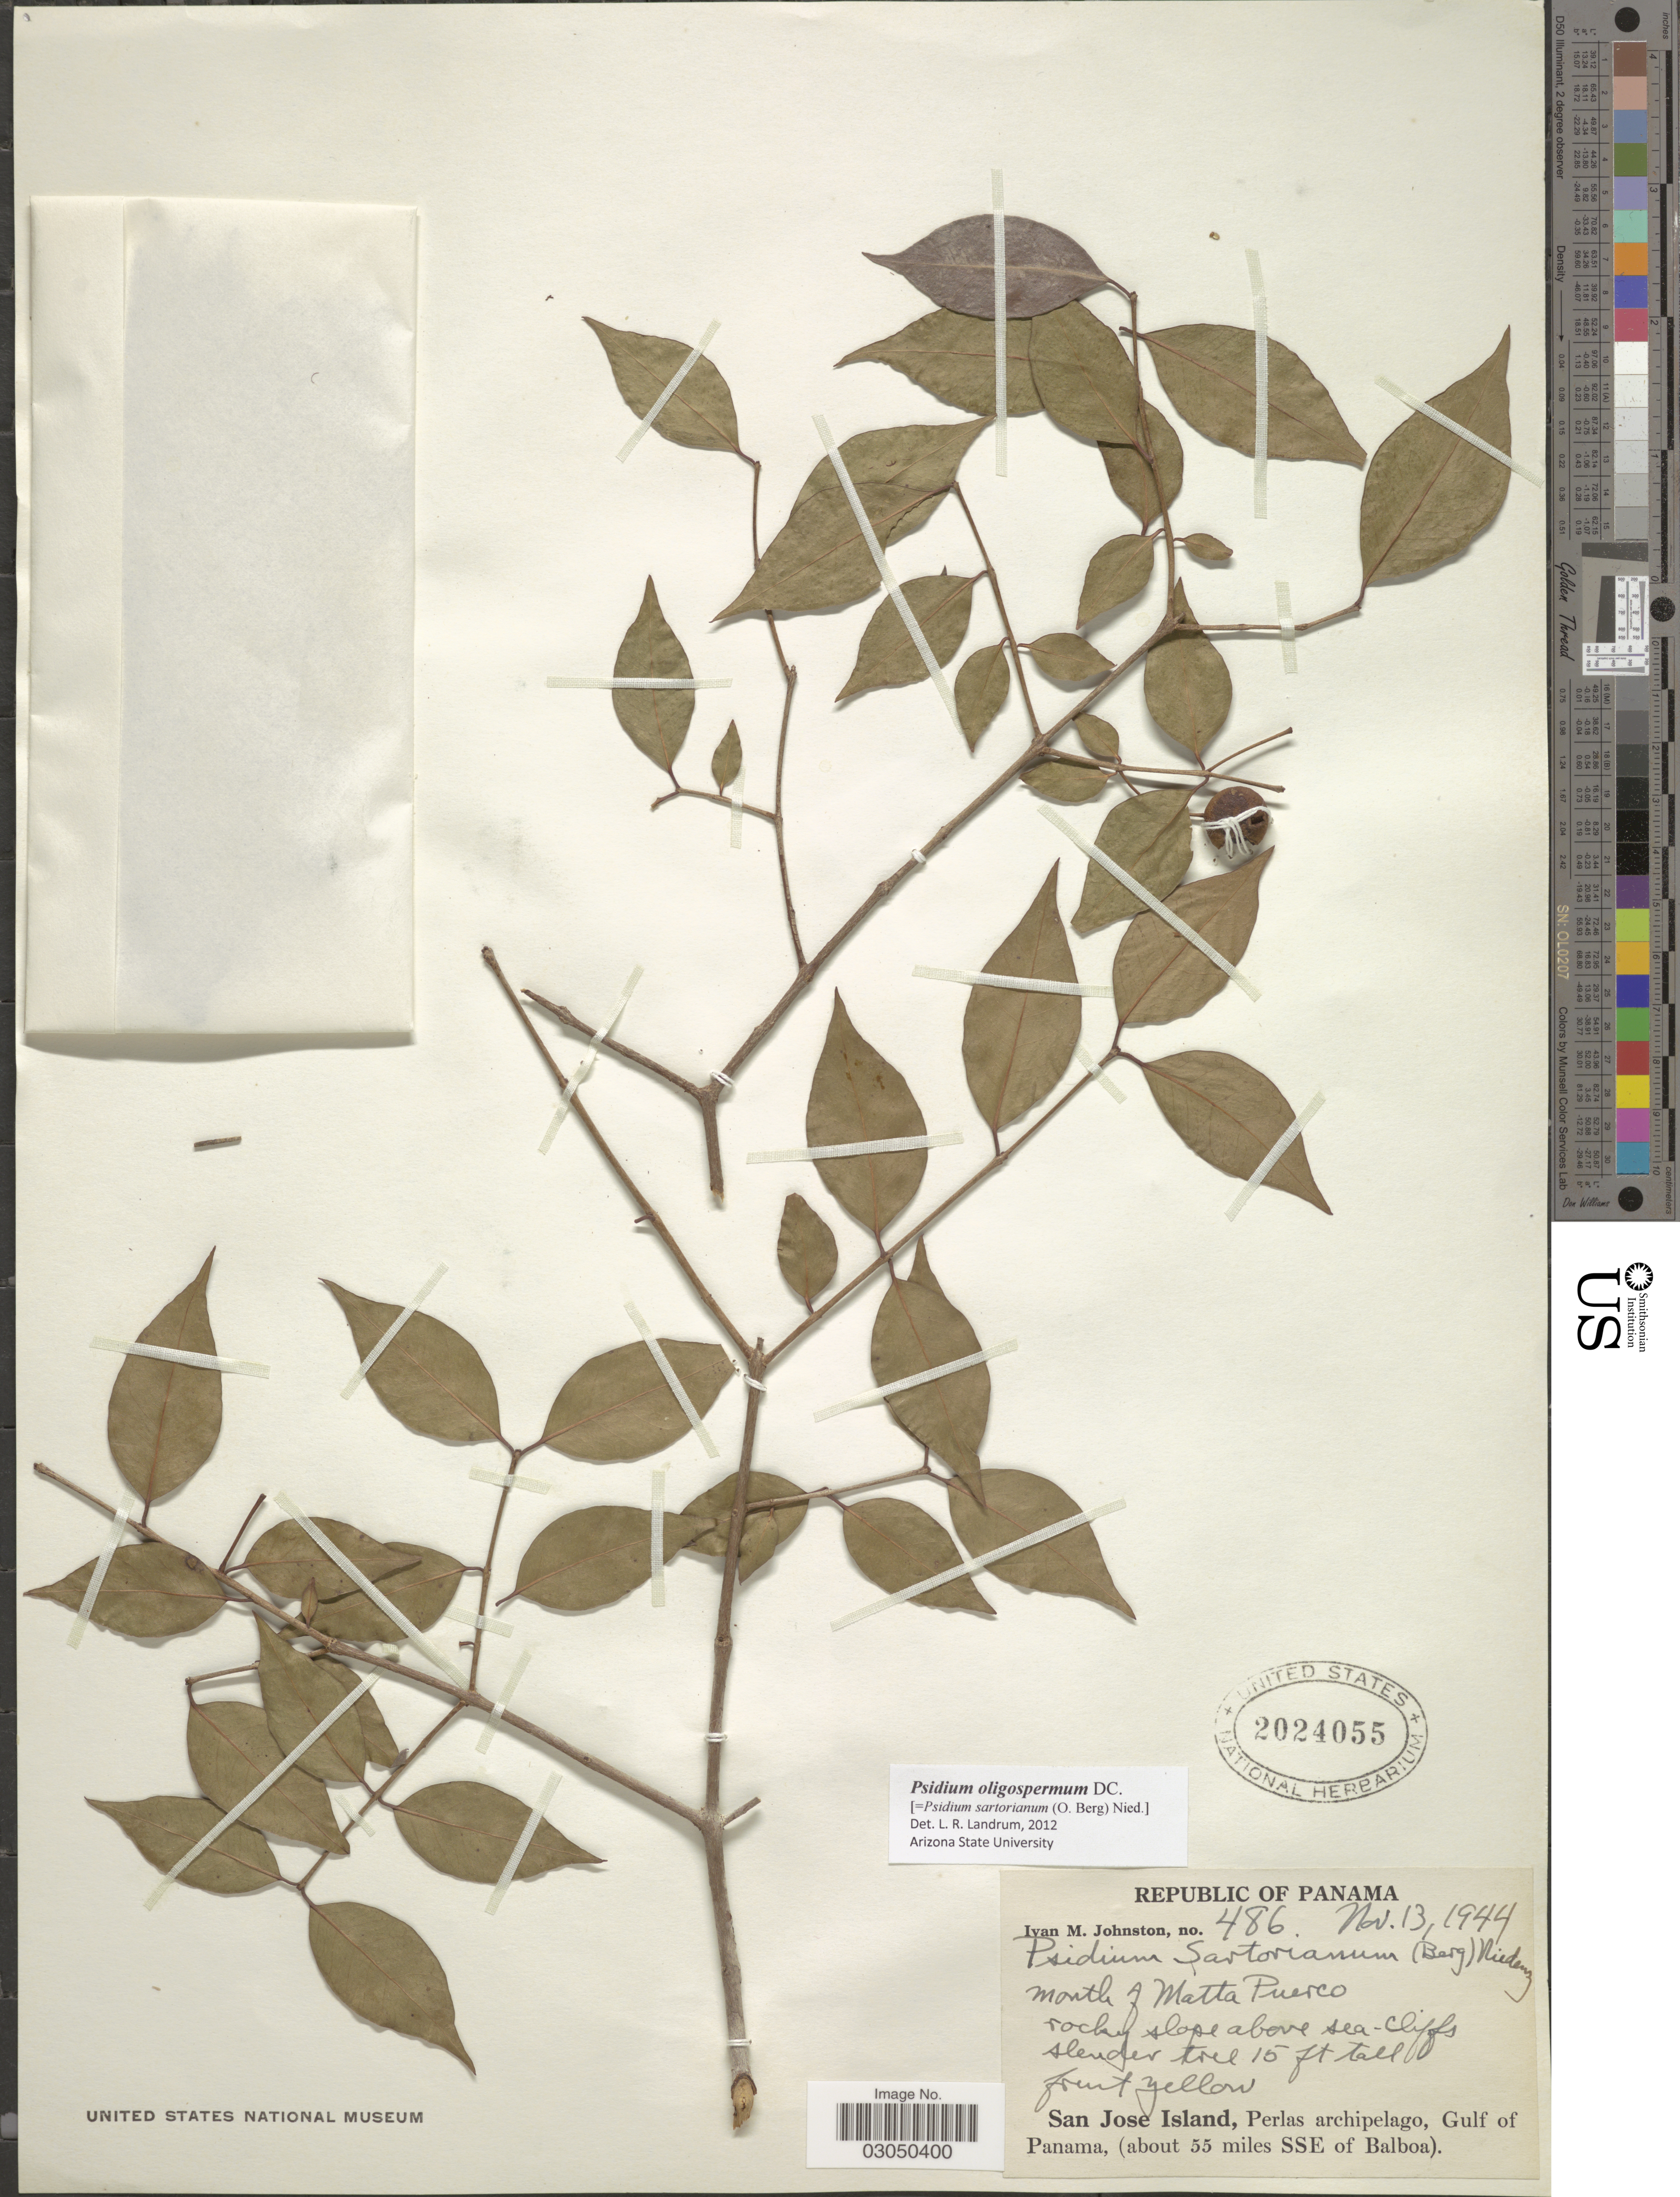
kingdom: Plantae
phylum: Tracheophyta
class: Magnoliopsida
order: Myrtales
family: Myrtaceae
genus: Psidium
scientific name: Psidium oligospermum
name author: Mart. ex DC.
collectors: I.M. Johnston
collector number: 486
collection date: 1944-11-13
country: Panama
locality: Republic of Panama. Mouth of Matta Puerco. San Jose Island, Perlas archipelago, Gulf of Panama, (about 55 miles SSE of Balboa).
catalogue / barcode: US 2024055